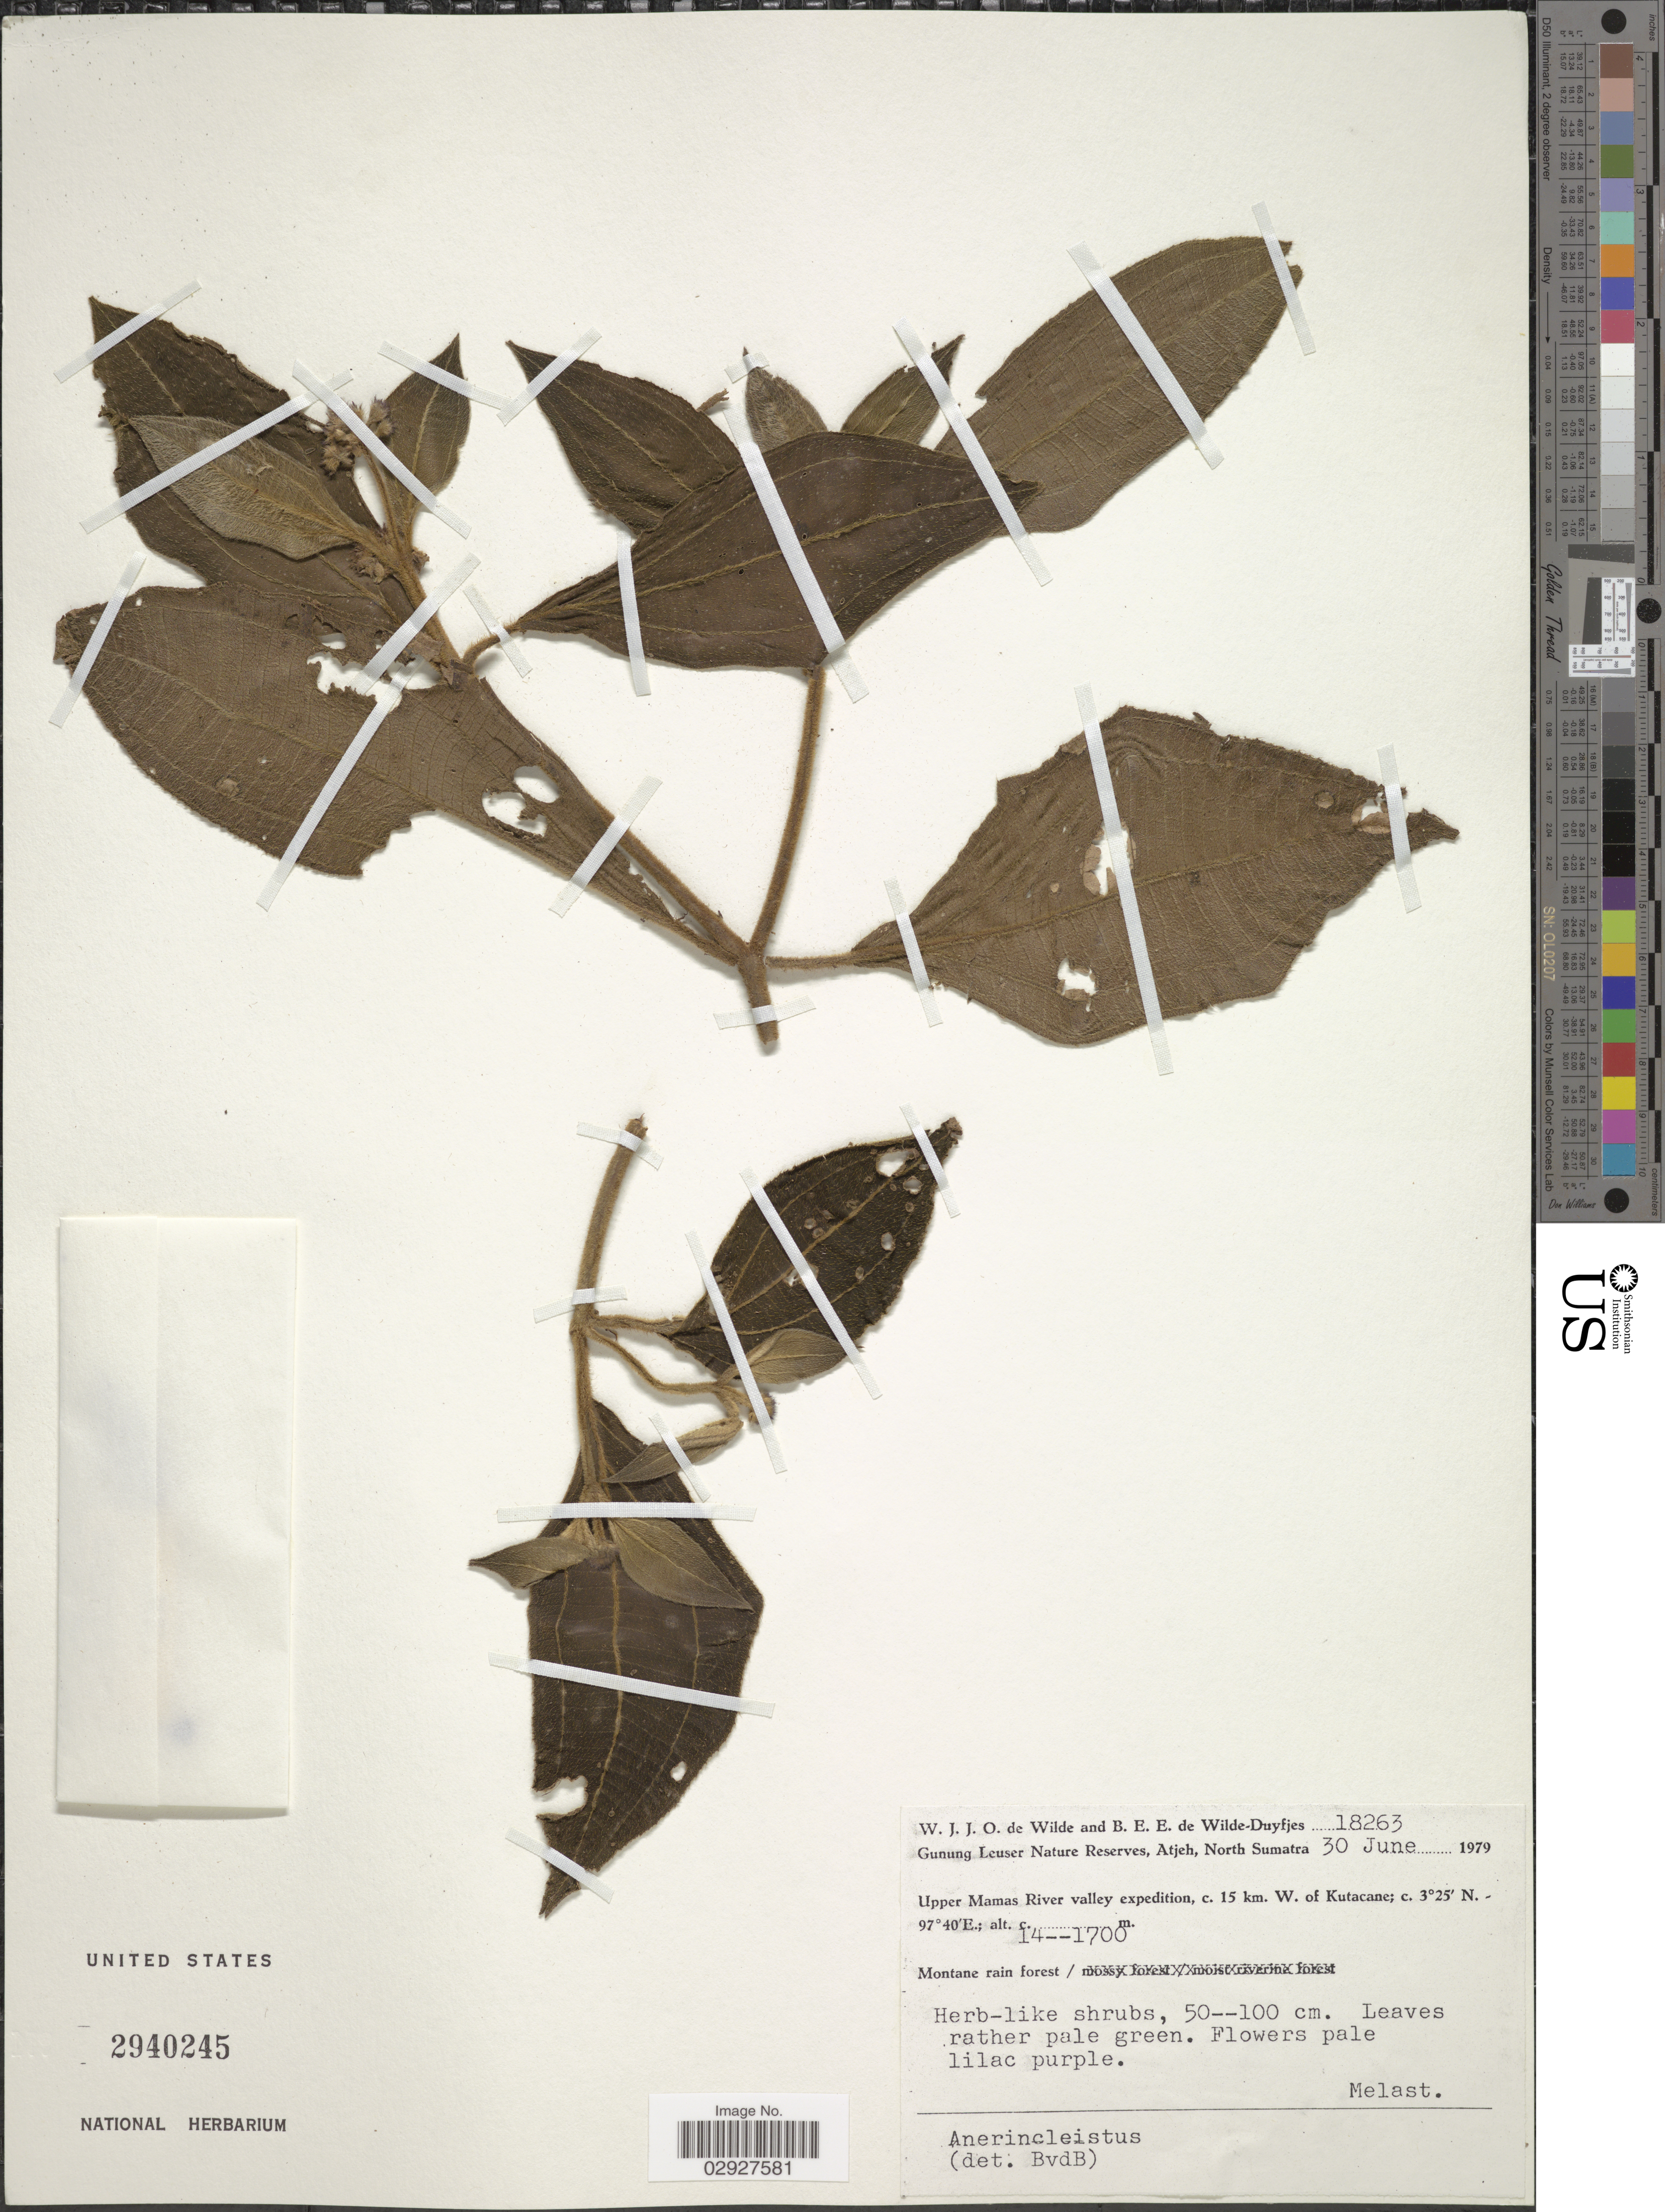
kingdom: Plantae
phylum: Tracheophyta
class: Magnoliopsida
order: Myrtales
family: Melastomataceae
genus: Anerincleistus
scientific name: Anerincleistus sp.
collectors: W. J. de Wilde & B. E. de Wilde-Duyfjes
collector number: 18263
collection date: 1979-06-30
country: Indonesia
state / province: Sumatra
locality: Gunung Leuser Nature Reserves, Atjeh, North Sumatra. Upper Mamas River valley expedition, c. 15 km. W. of Kutacane.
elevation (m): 1400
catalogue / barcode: US 2940245